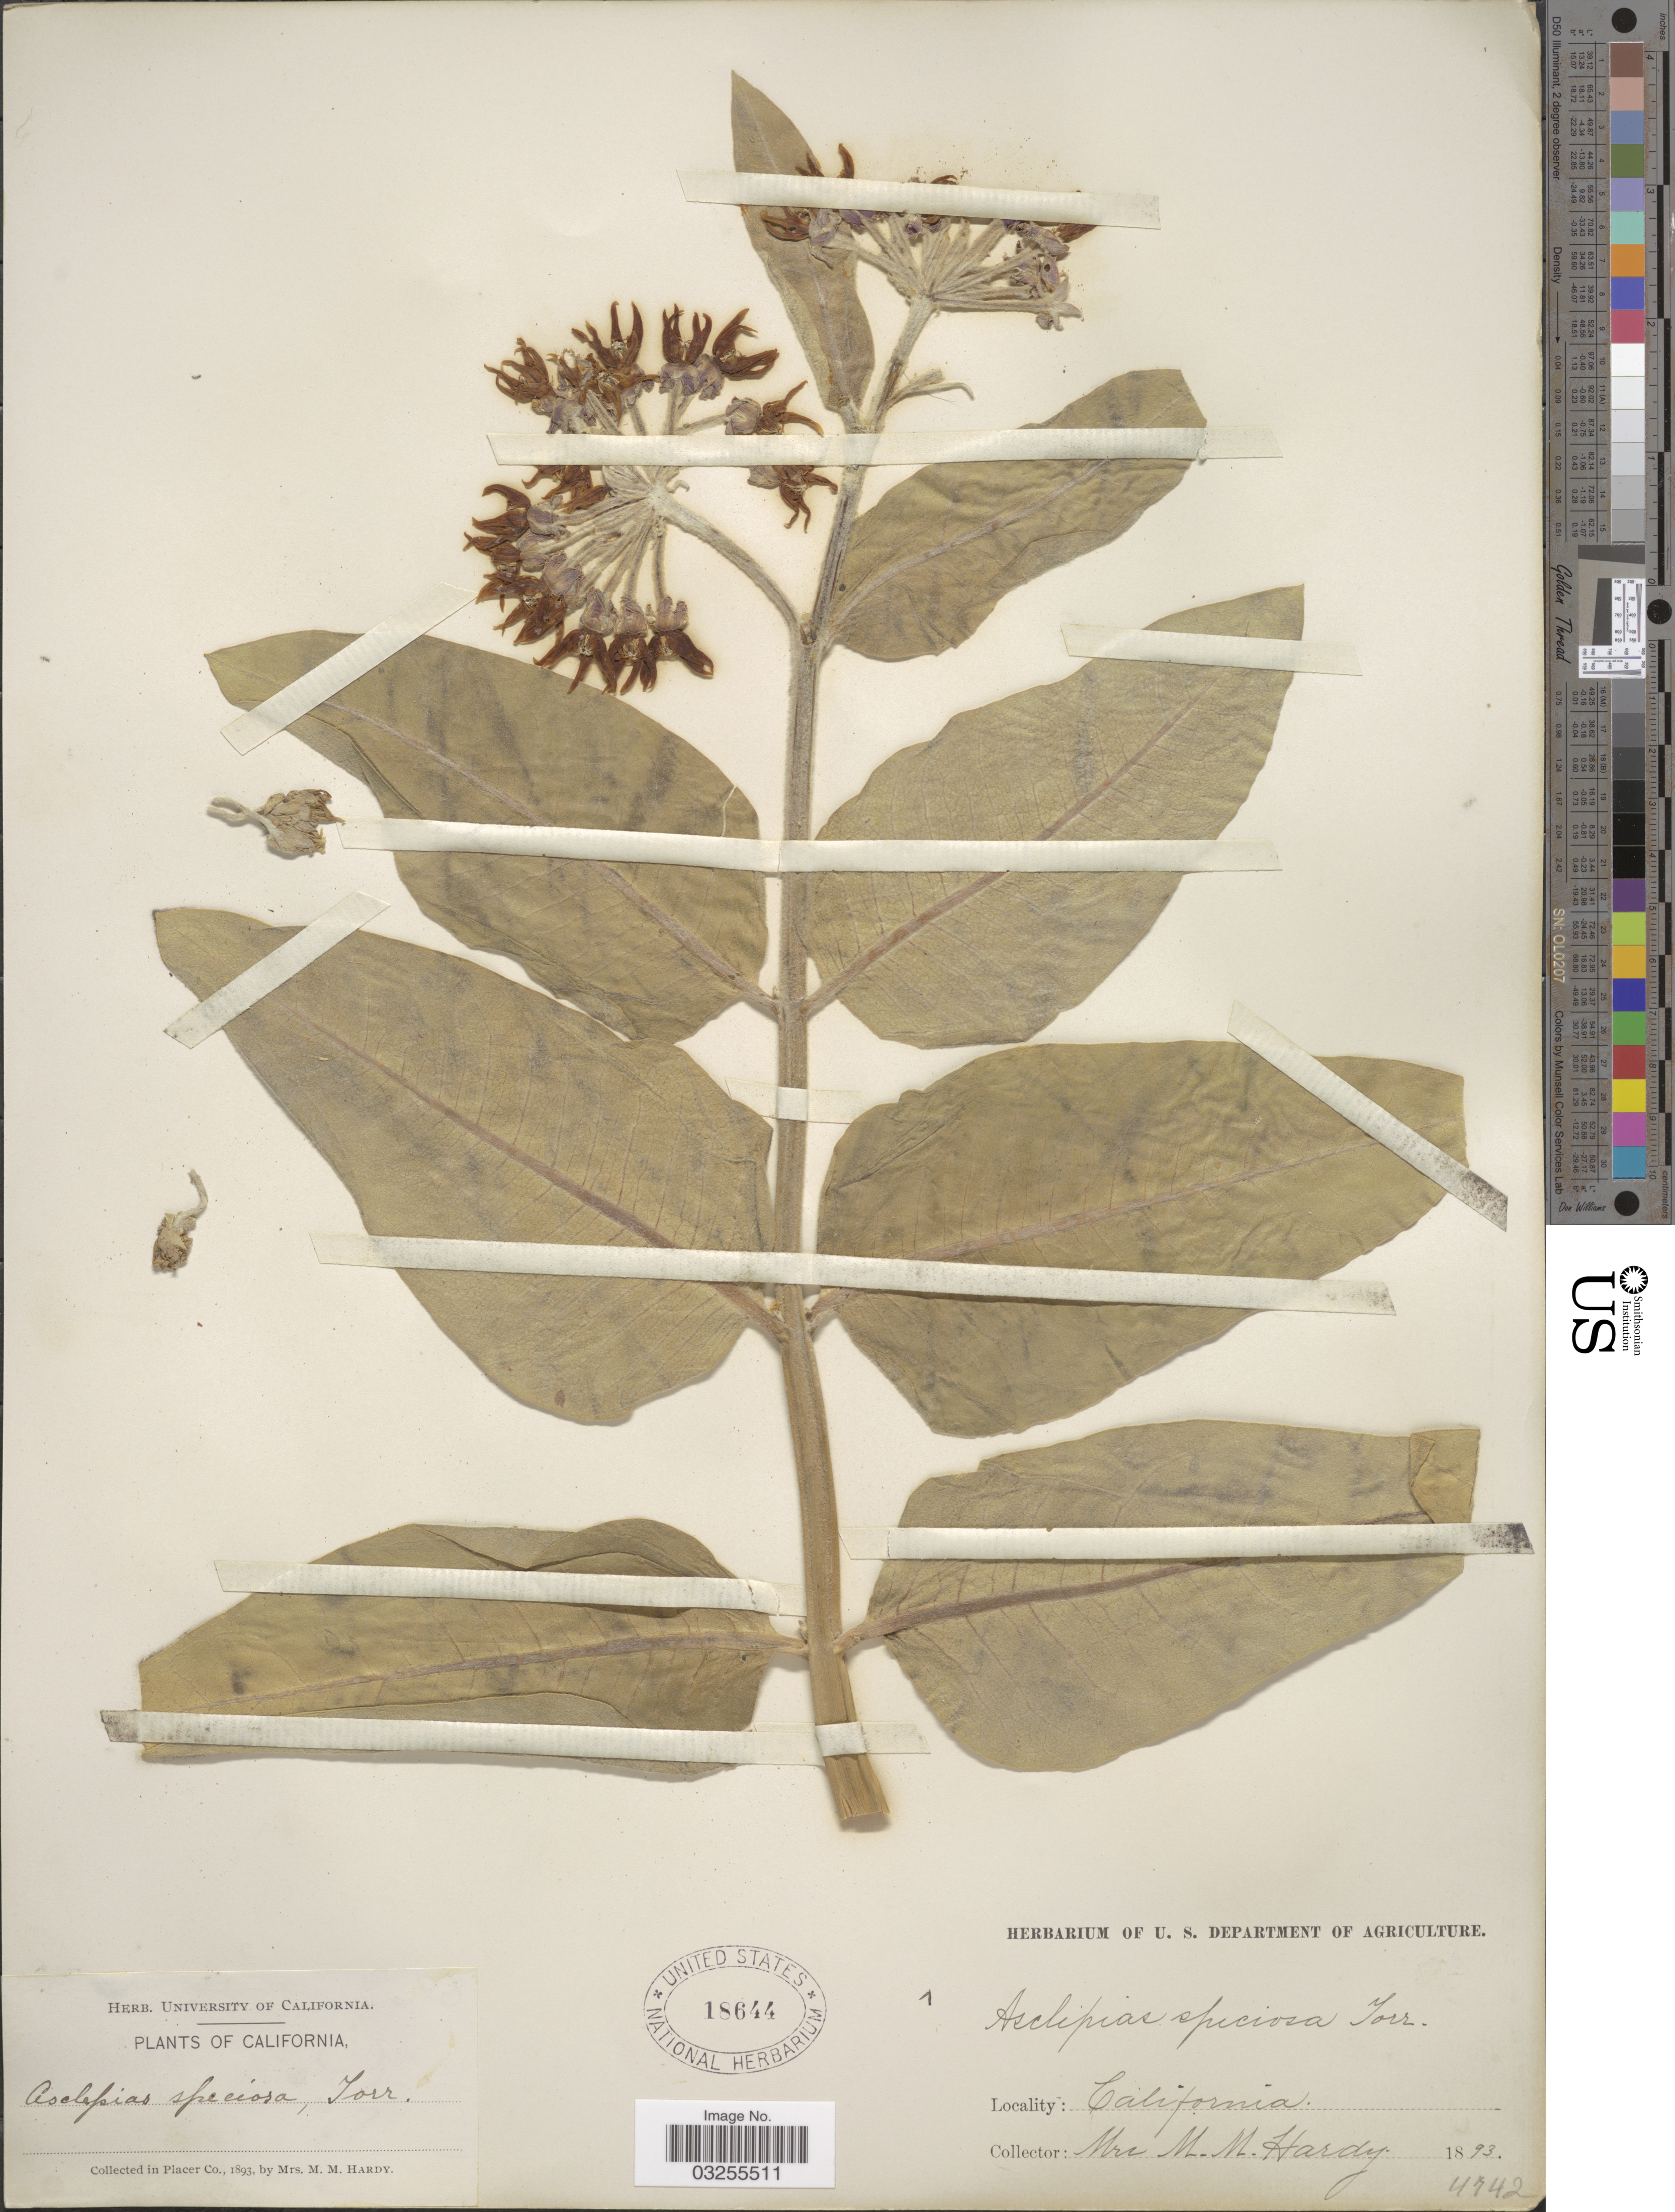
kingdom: Plantae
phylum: Tracheophyta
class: Magnoliopsida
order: Gentianales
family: Apocynaceae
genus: Asclepias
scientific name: Asclepias speciosa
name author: Torr.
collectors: Mrs. M. M. Hardy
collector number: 4742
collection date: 1893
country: United States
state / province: California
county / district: Placer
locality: Placer Co.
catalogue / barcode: US 18644